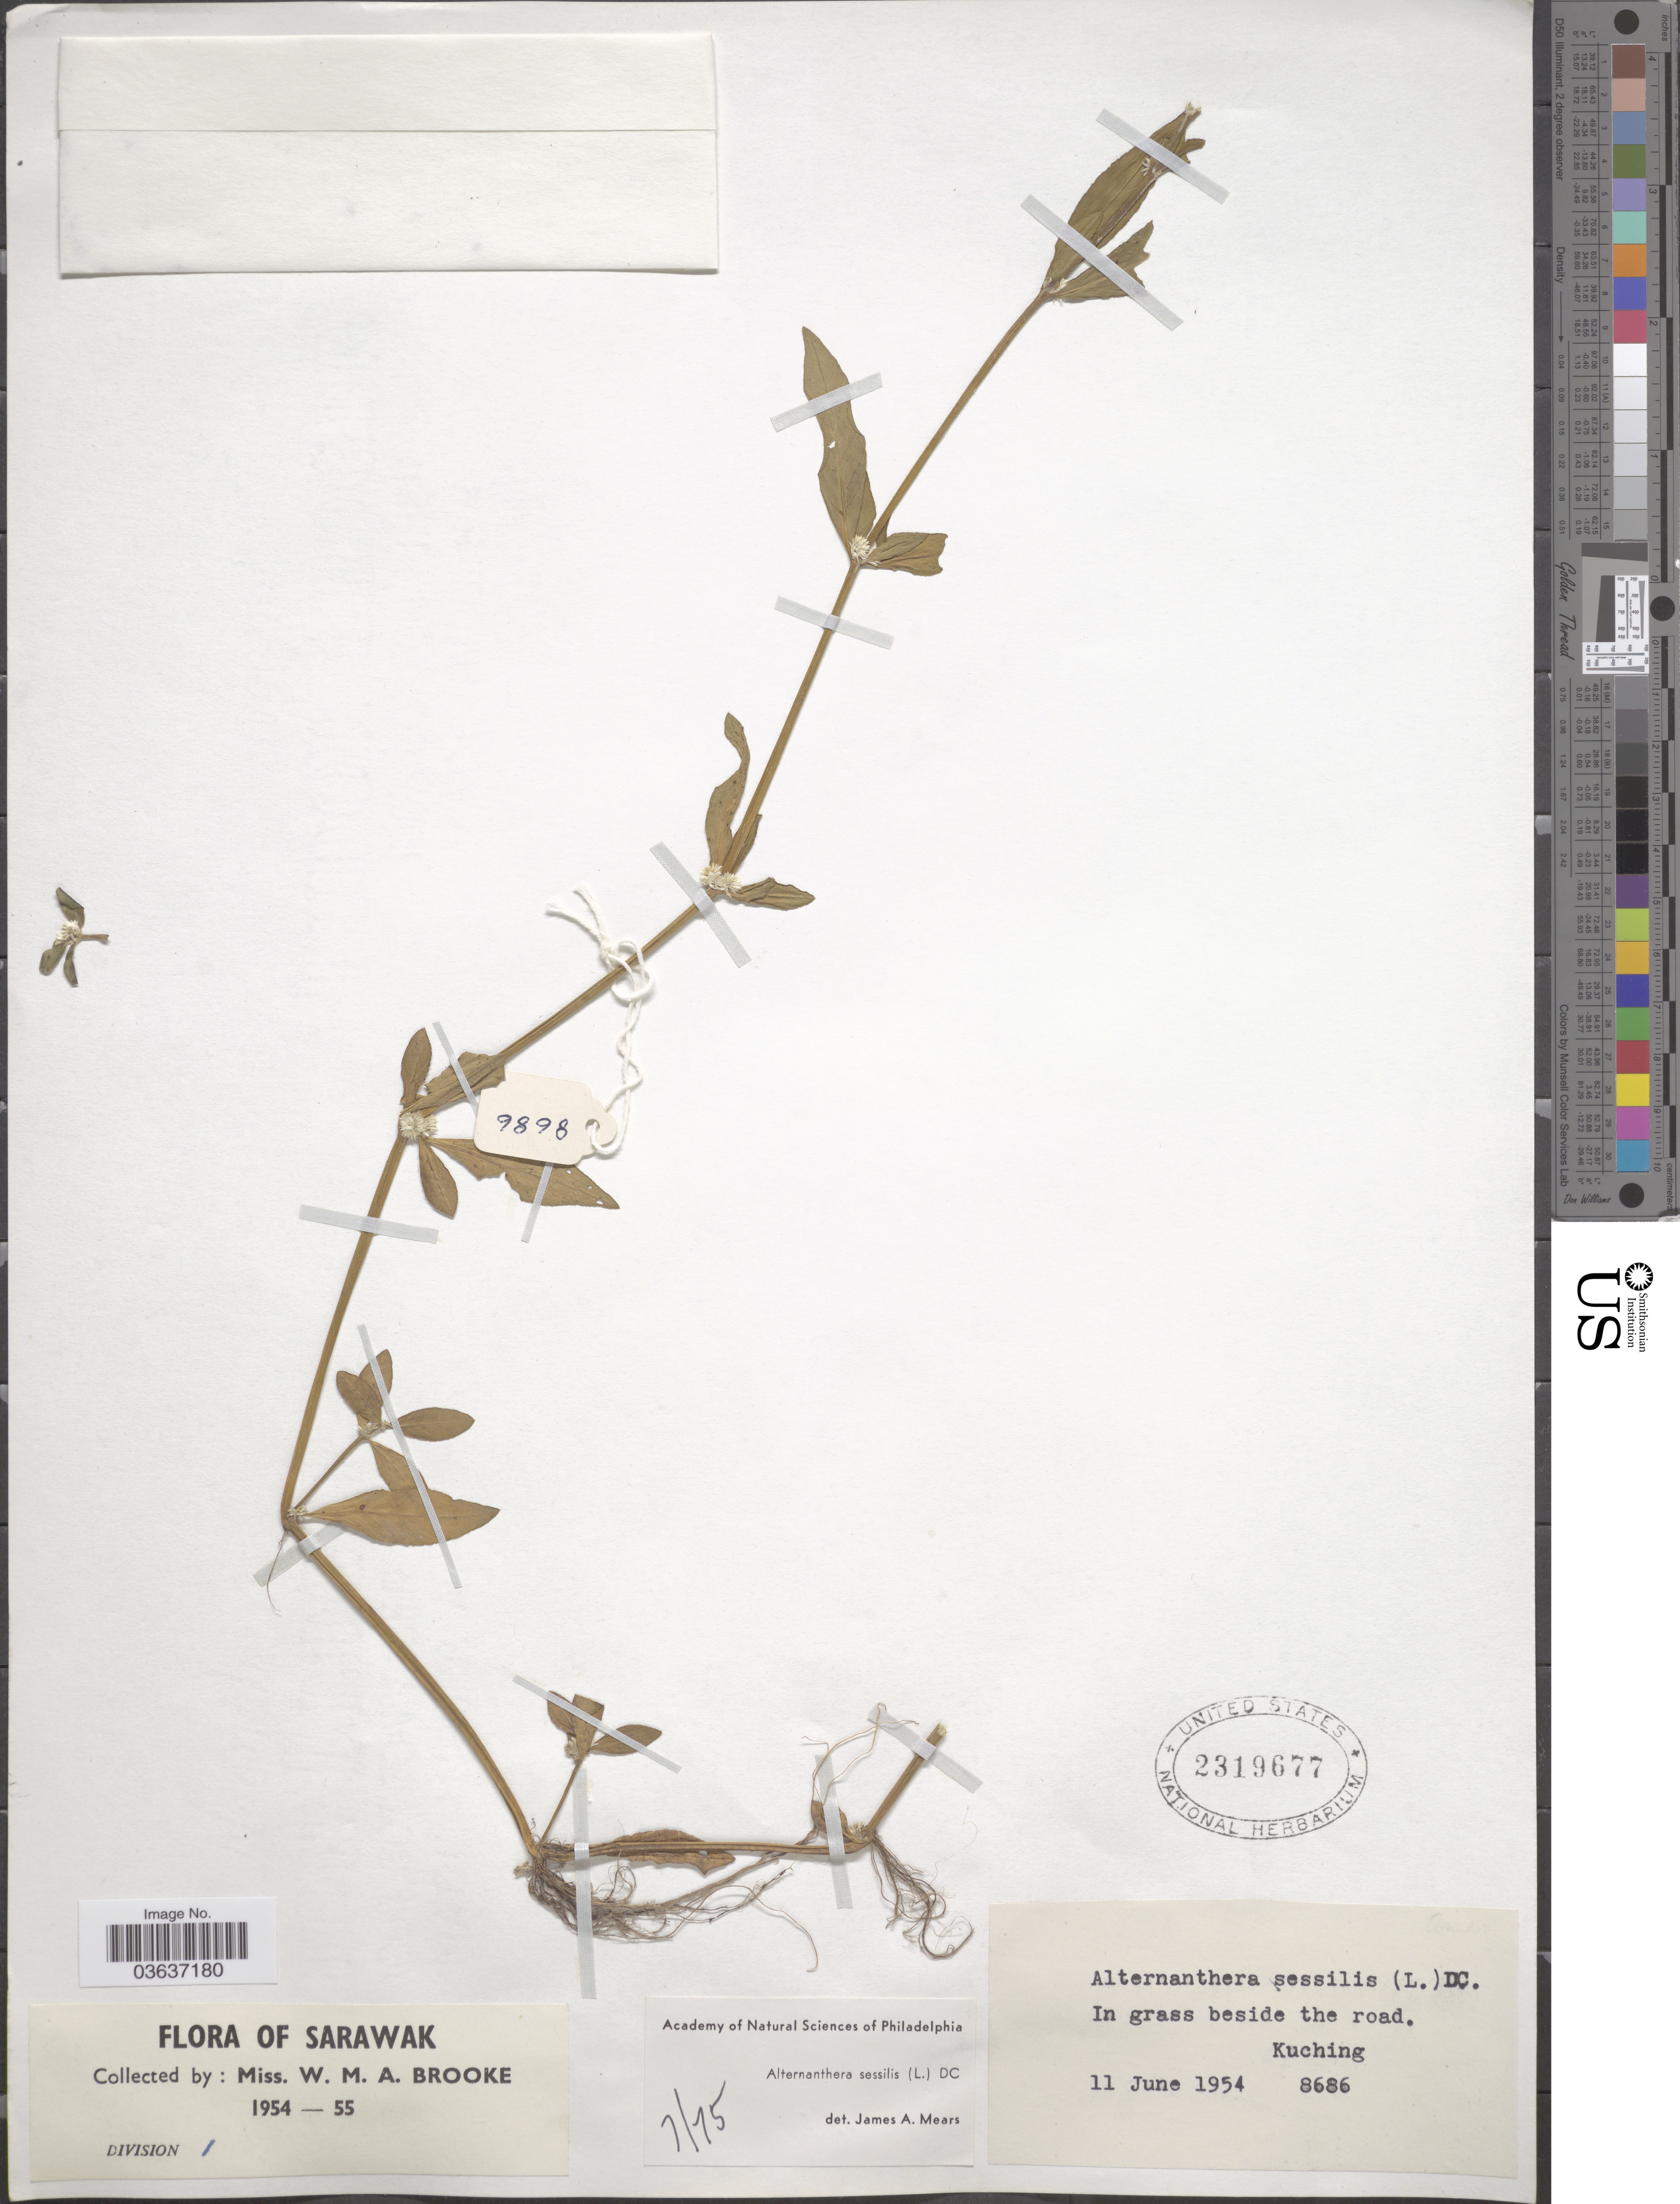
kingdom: Plantae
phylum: Tracheophyta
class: Magnoliopsida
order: Caryophyllales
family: Amaranthaceae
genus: Alternanthera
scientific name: Alternanthera sessilis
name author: (L.) DC.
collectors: W. Brooke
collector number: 8686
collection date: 1954-06-11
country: Malaysia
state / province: Sarawak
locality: Kuching. Division 1 [unsure placement].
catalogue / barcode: US 2319677